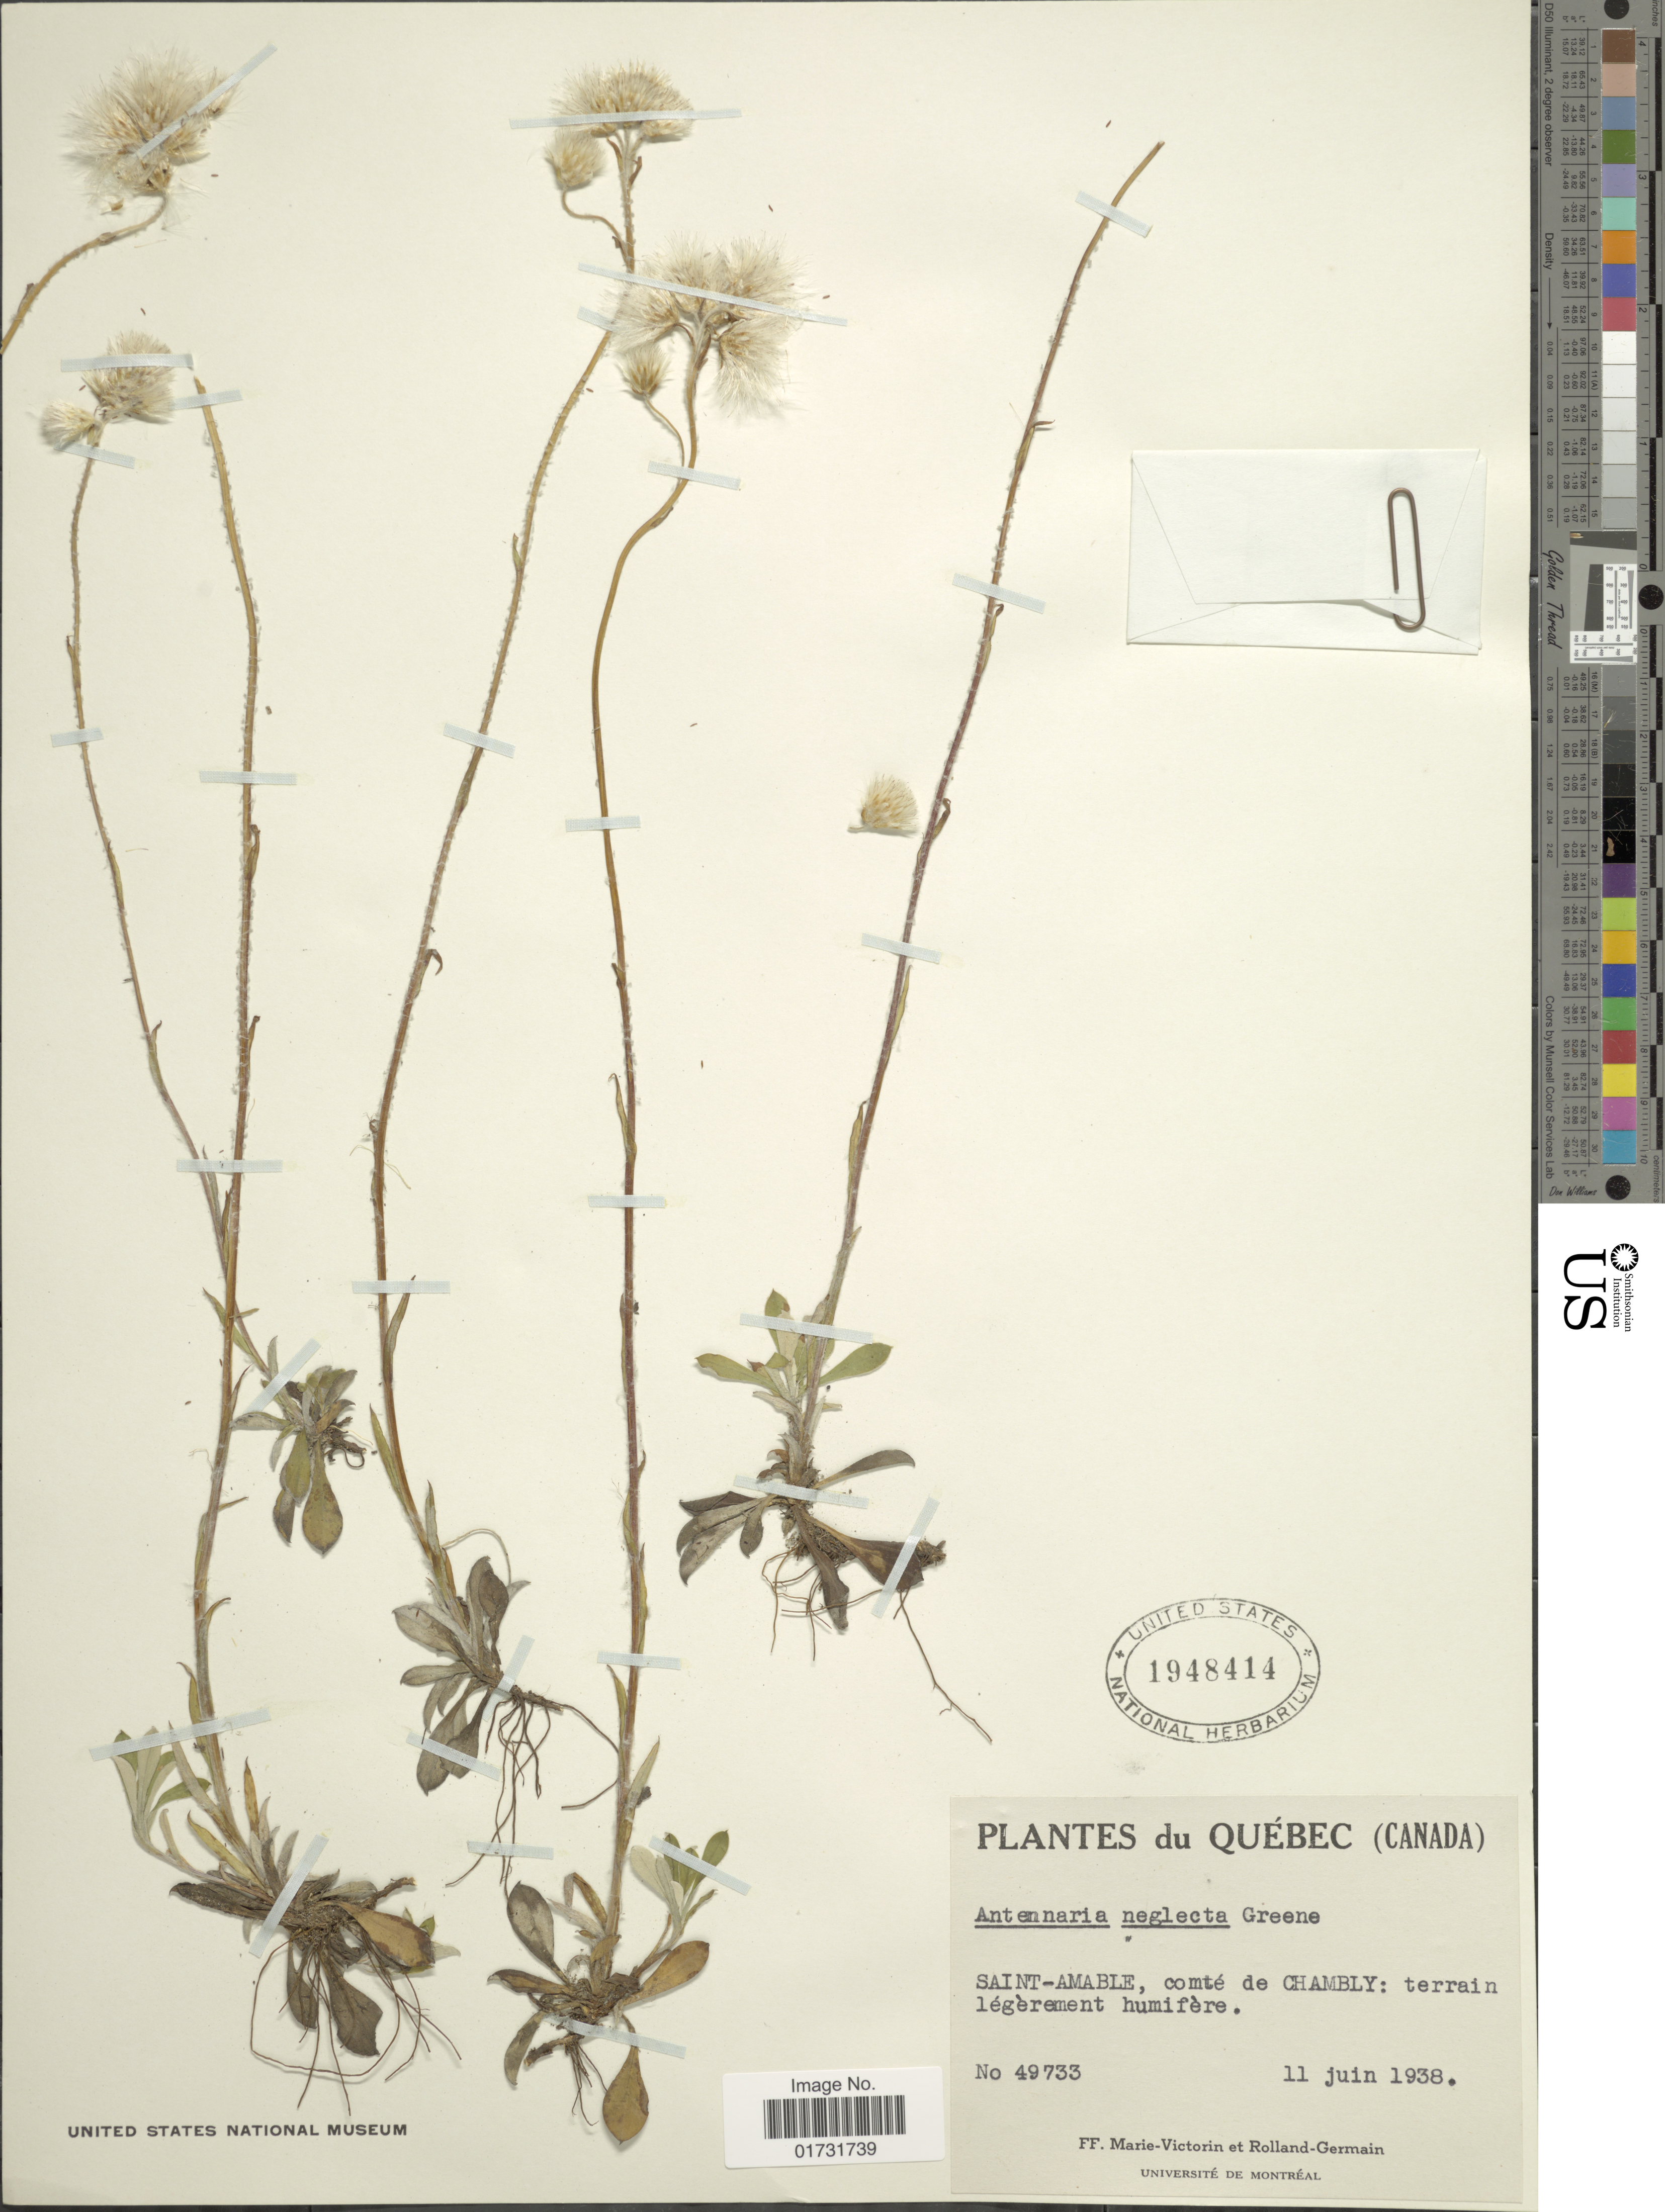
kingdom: Plantae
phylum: Tracheophyta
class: Magnoliopsida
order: Asterales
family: Asteraceae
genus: Antennaria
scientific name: Antennaria neglecta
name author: Greene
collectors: F. Marie-Victorin & Rolland-Germain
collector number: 49733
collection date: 1938-06-11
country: Canada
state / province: Quebec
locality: Saint-Amable, comté de Chambly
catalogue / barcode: US 1948414